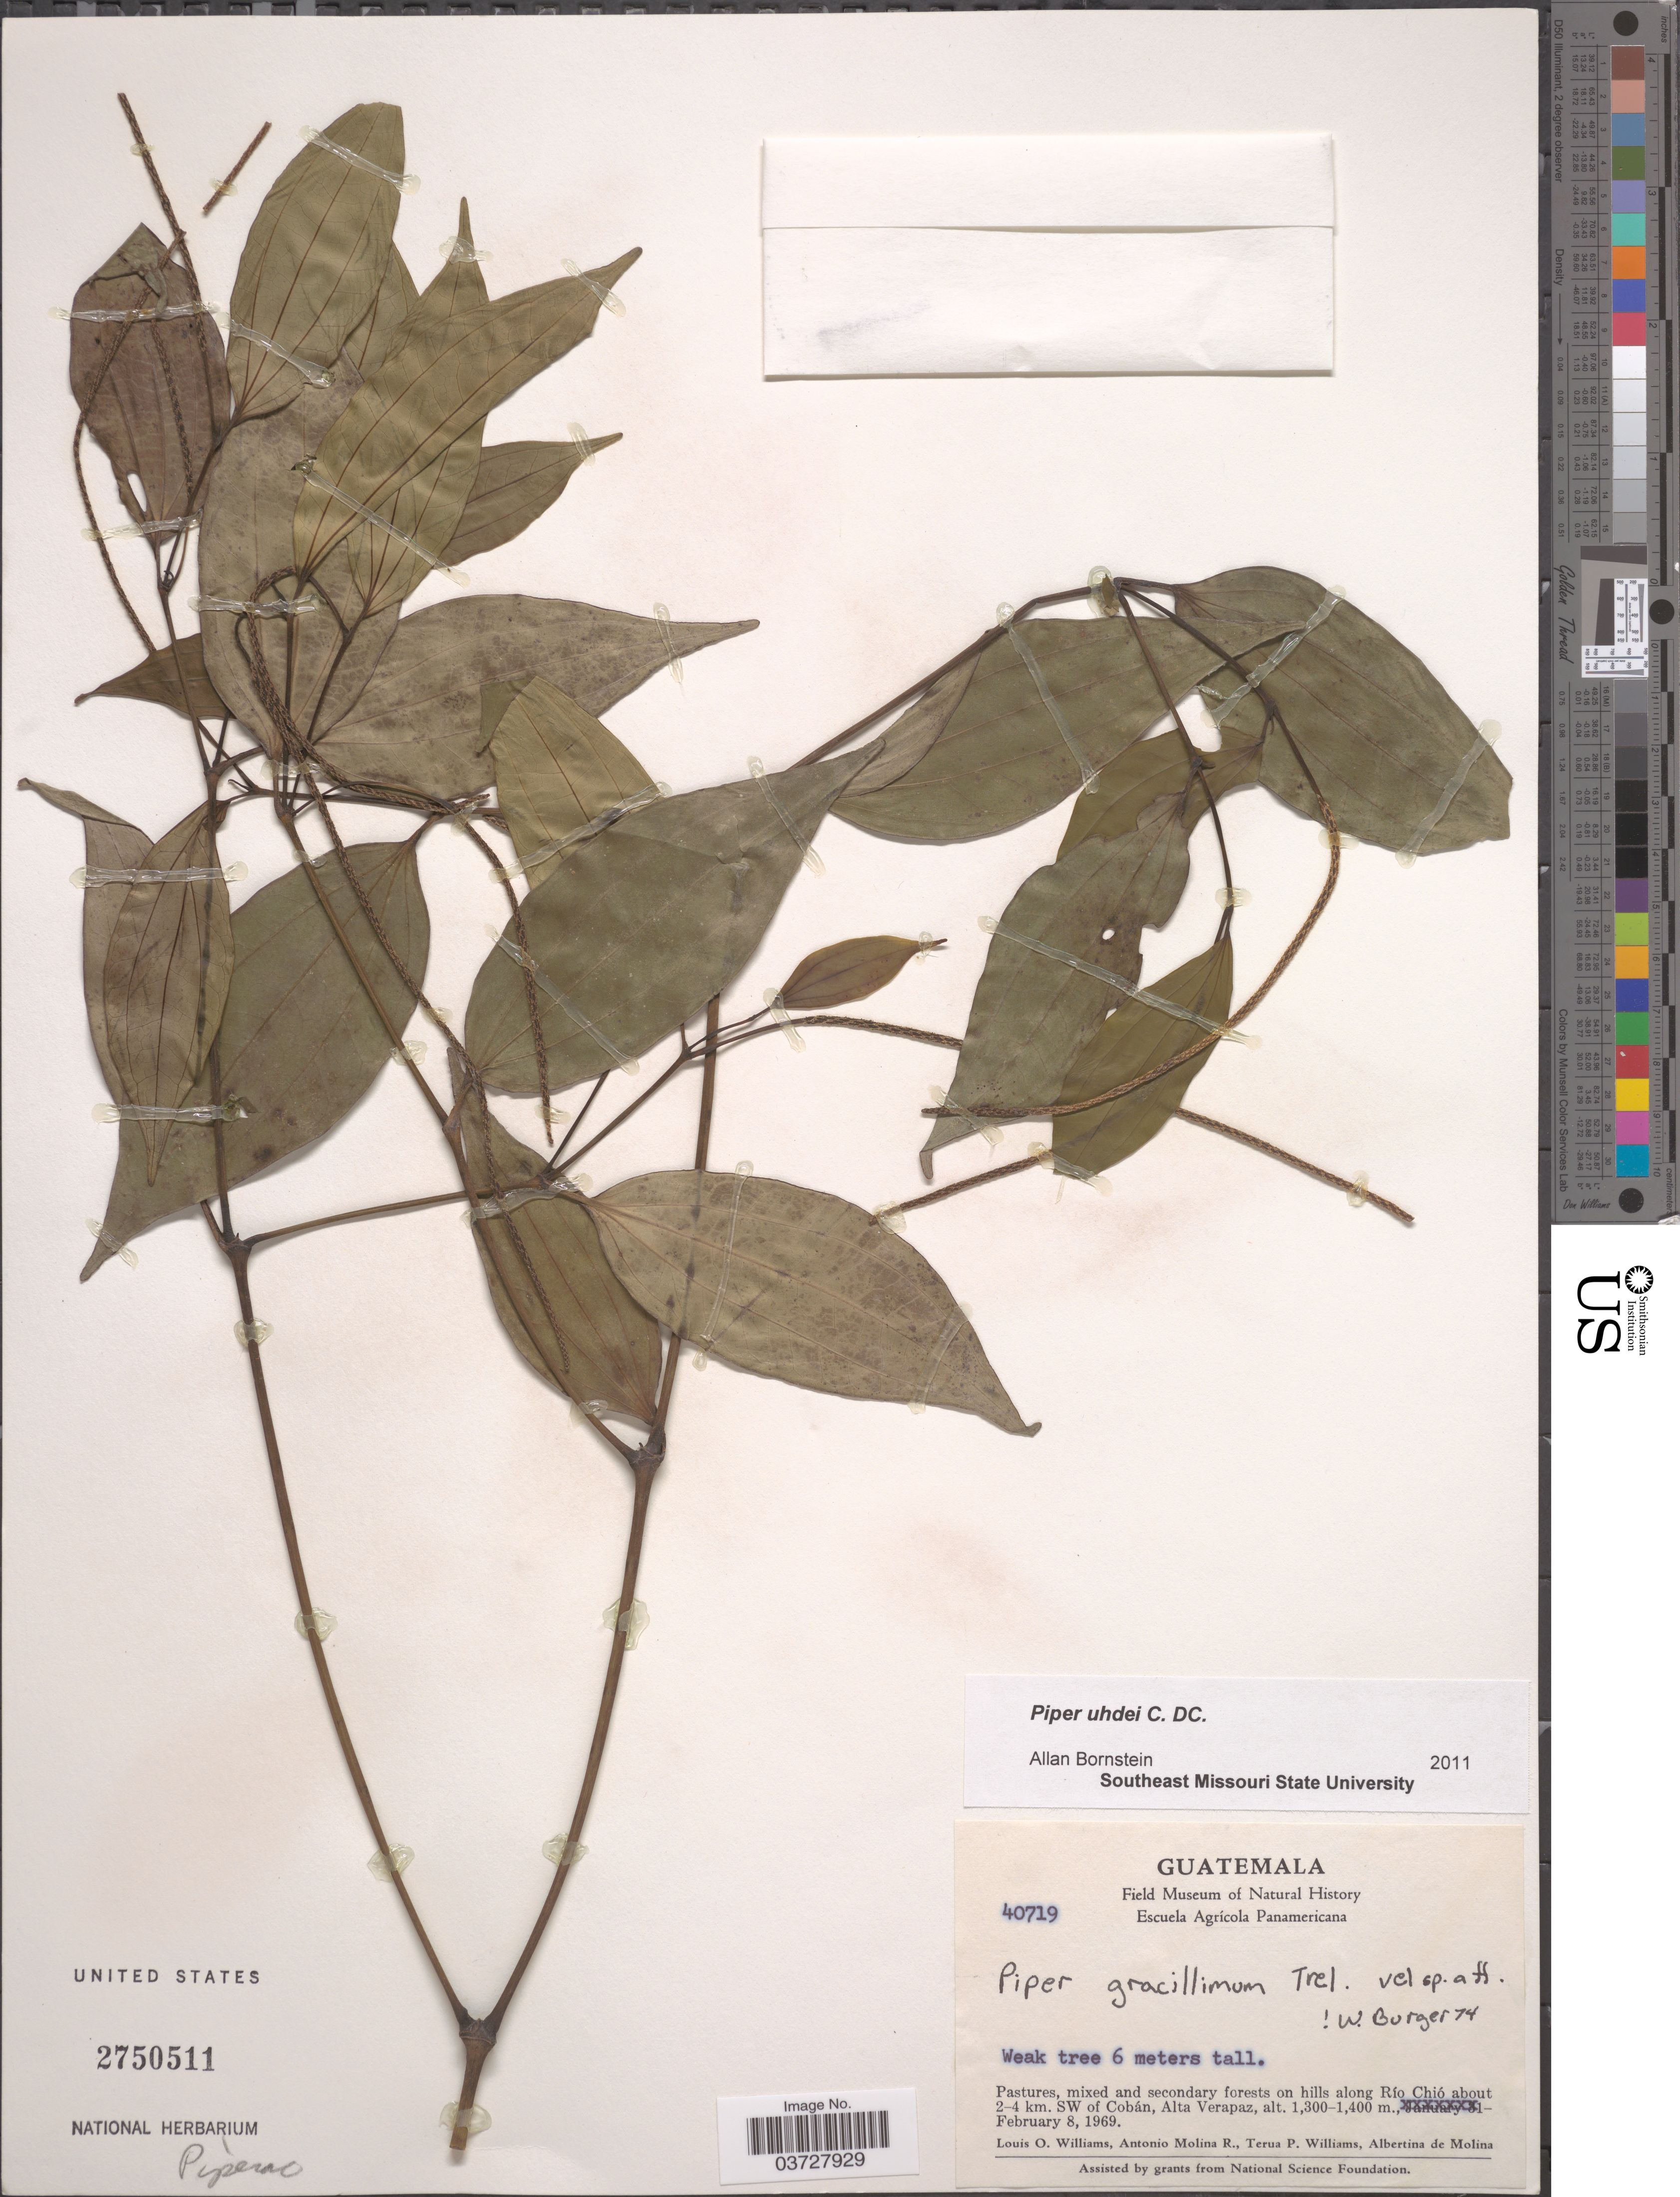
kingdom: Plantae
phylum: Tracheophyta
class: Magnoliopsida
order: Piperales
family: Piperaceae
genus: Piper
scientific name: Piper uhdei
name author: C. DC.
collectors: L. O. Williams, A. Molina R., T. Williams & A. R. Molina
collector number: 40719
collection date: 1969-02-08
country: Guatemala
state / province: Alta Verapaz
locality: On hills along Río Chió about 2-4 km. SW of Cobán.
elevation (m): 1300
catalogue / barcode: US 2750511